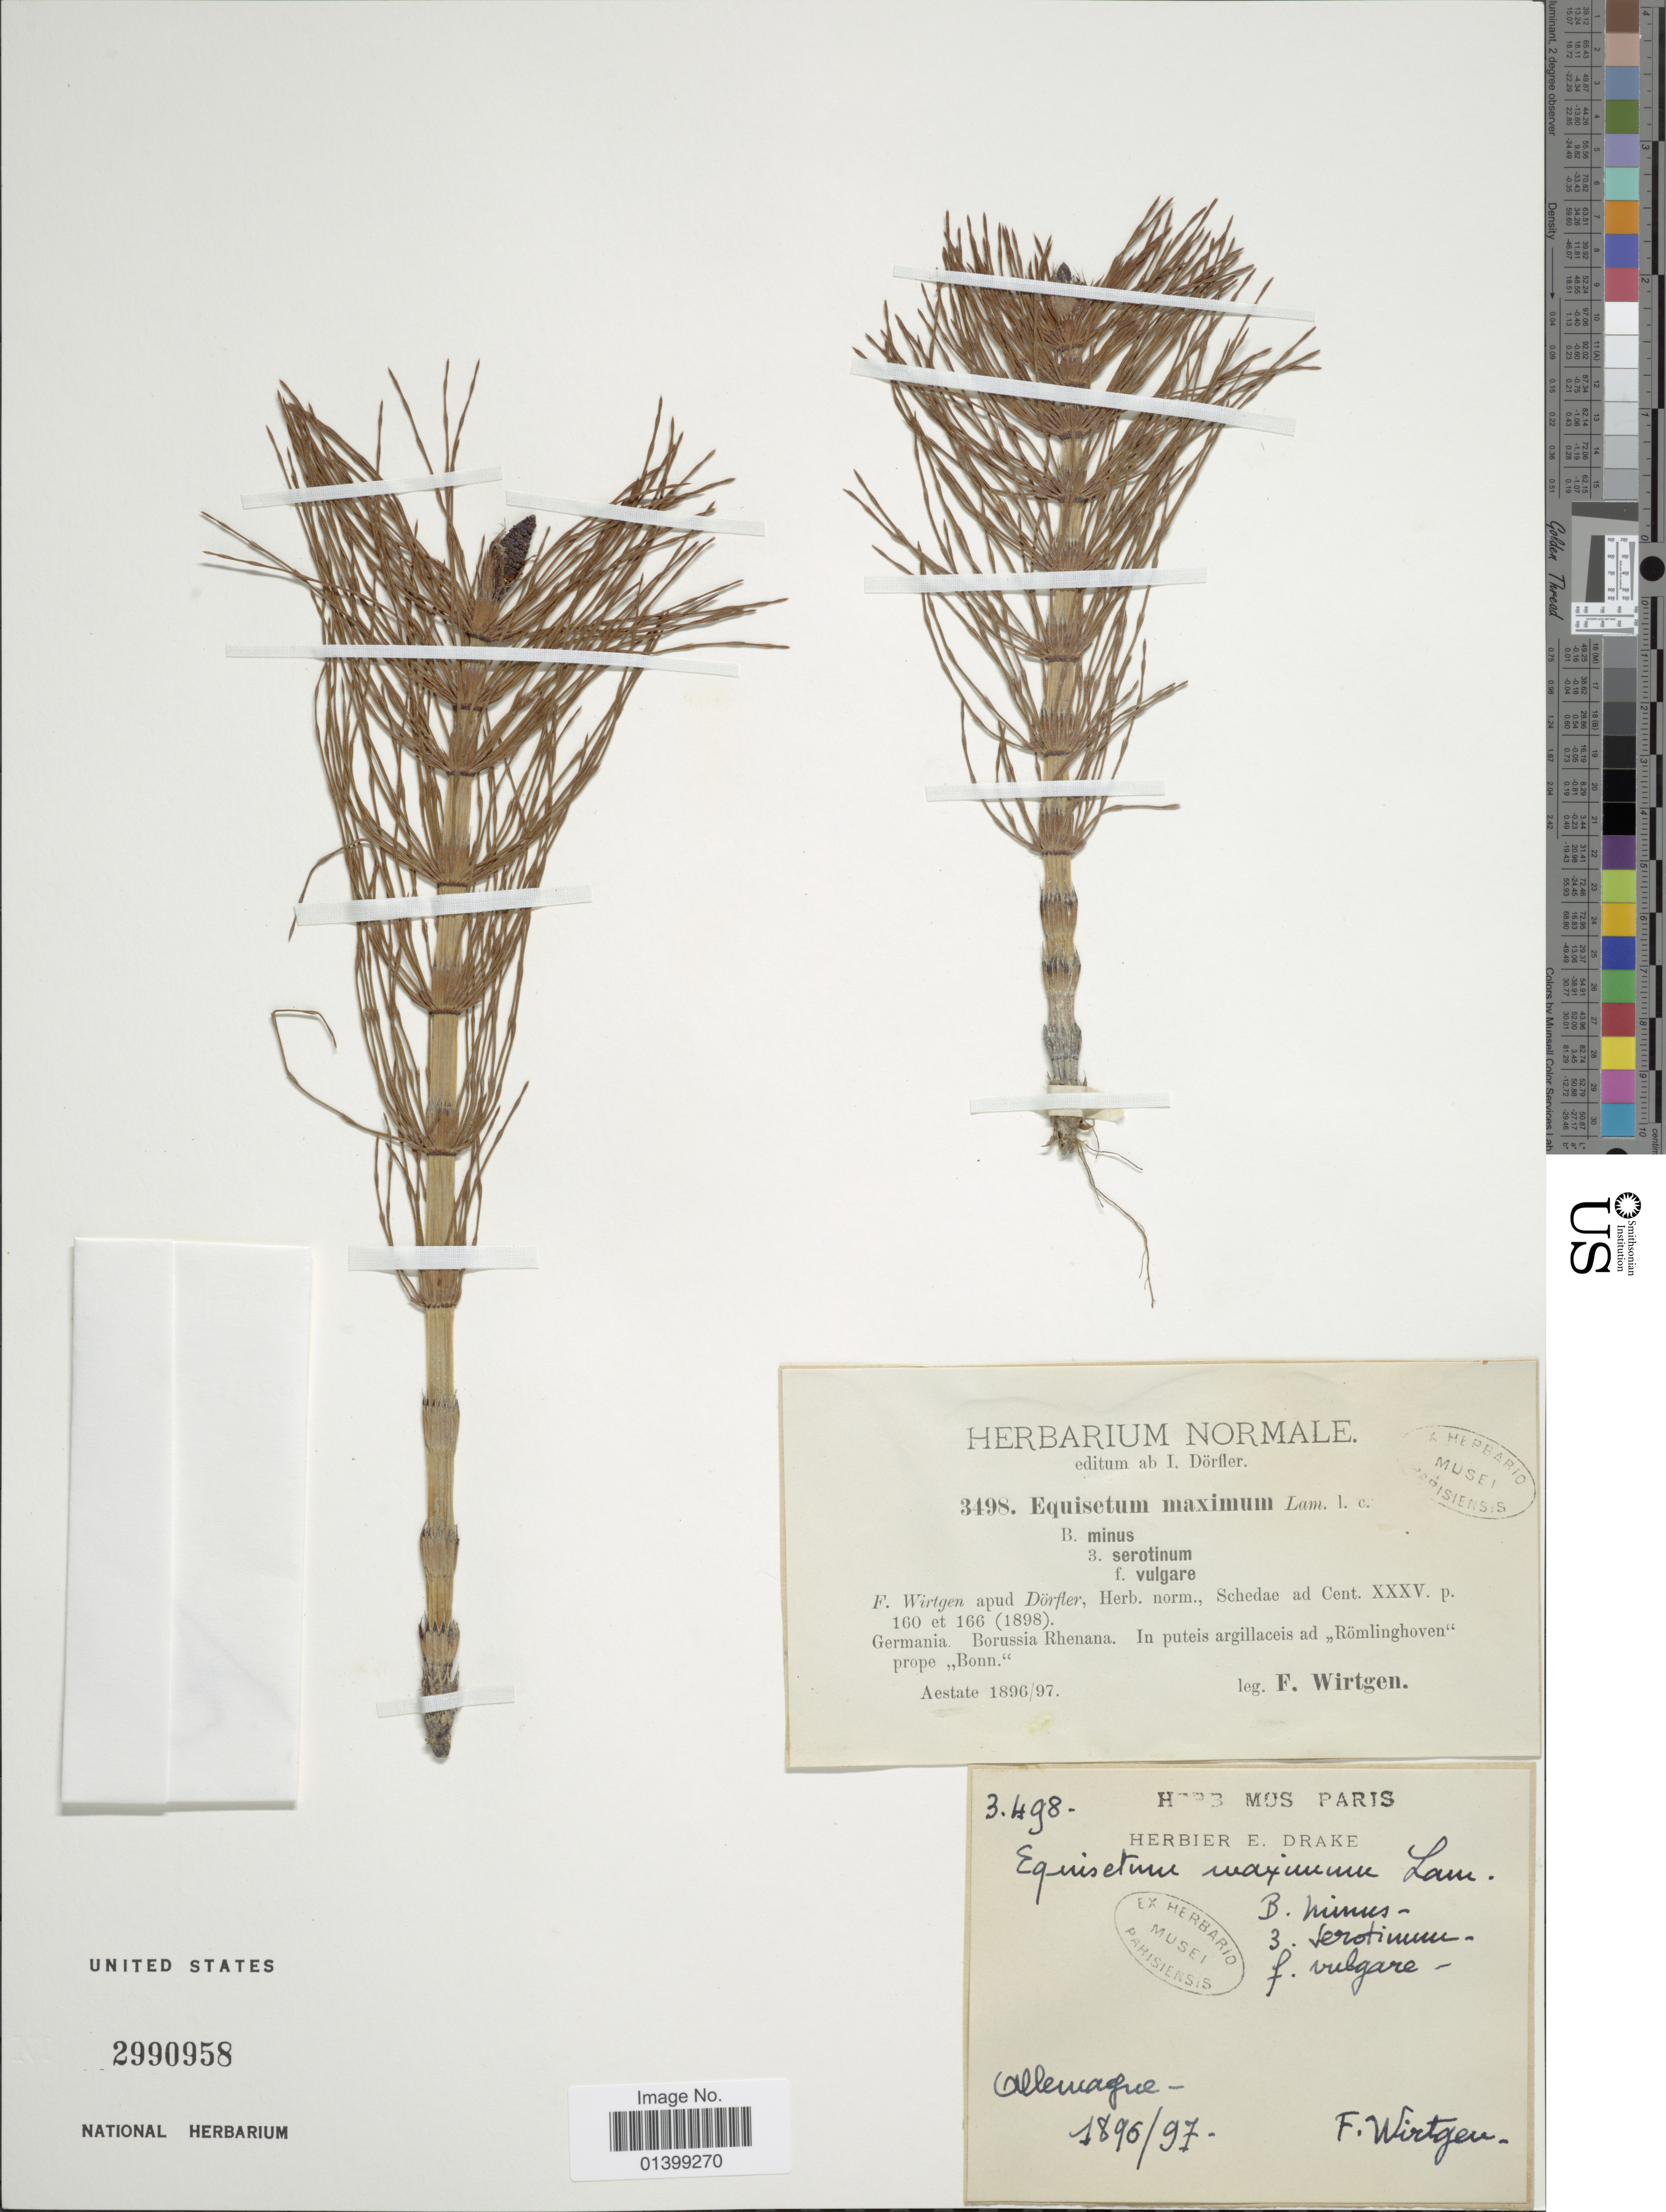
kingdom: Plantae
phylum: Tracheophyta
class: Polypodiopsida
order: Equisetales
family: Equisetaceae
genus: Equisetum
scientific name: Equisetum telmateia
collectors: F. Wirtgen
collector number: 3498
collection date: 1896/1897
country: Germany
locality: Germania. Borussia Rhenana. In puteis argillaceis ad ,,Römlinghoven" prope ,,Bonn" Allemague [interpreted]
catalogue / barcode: US 2990958